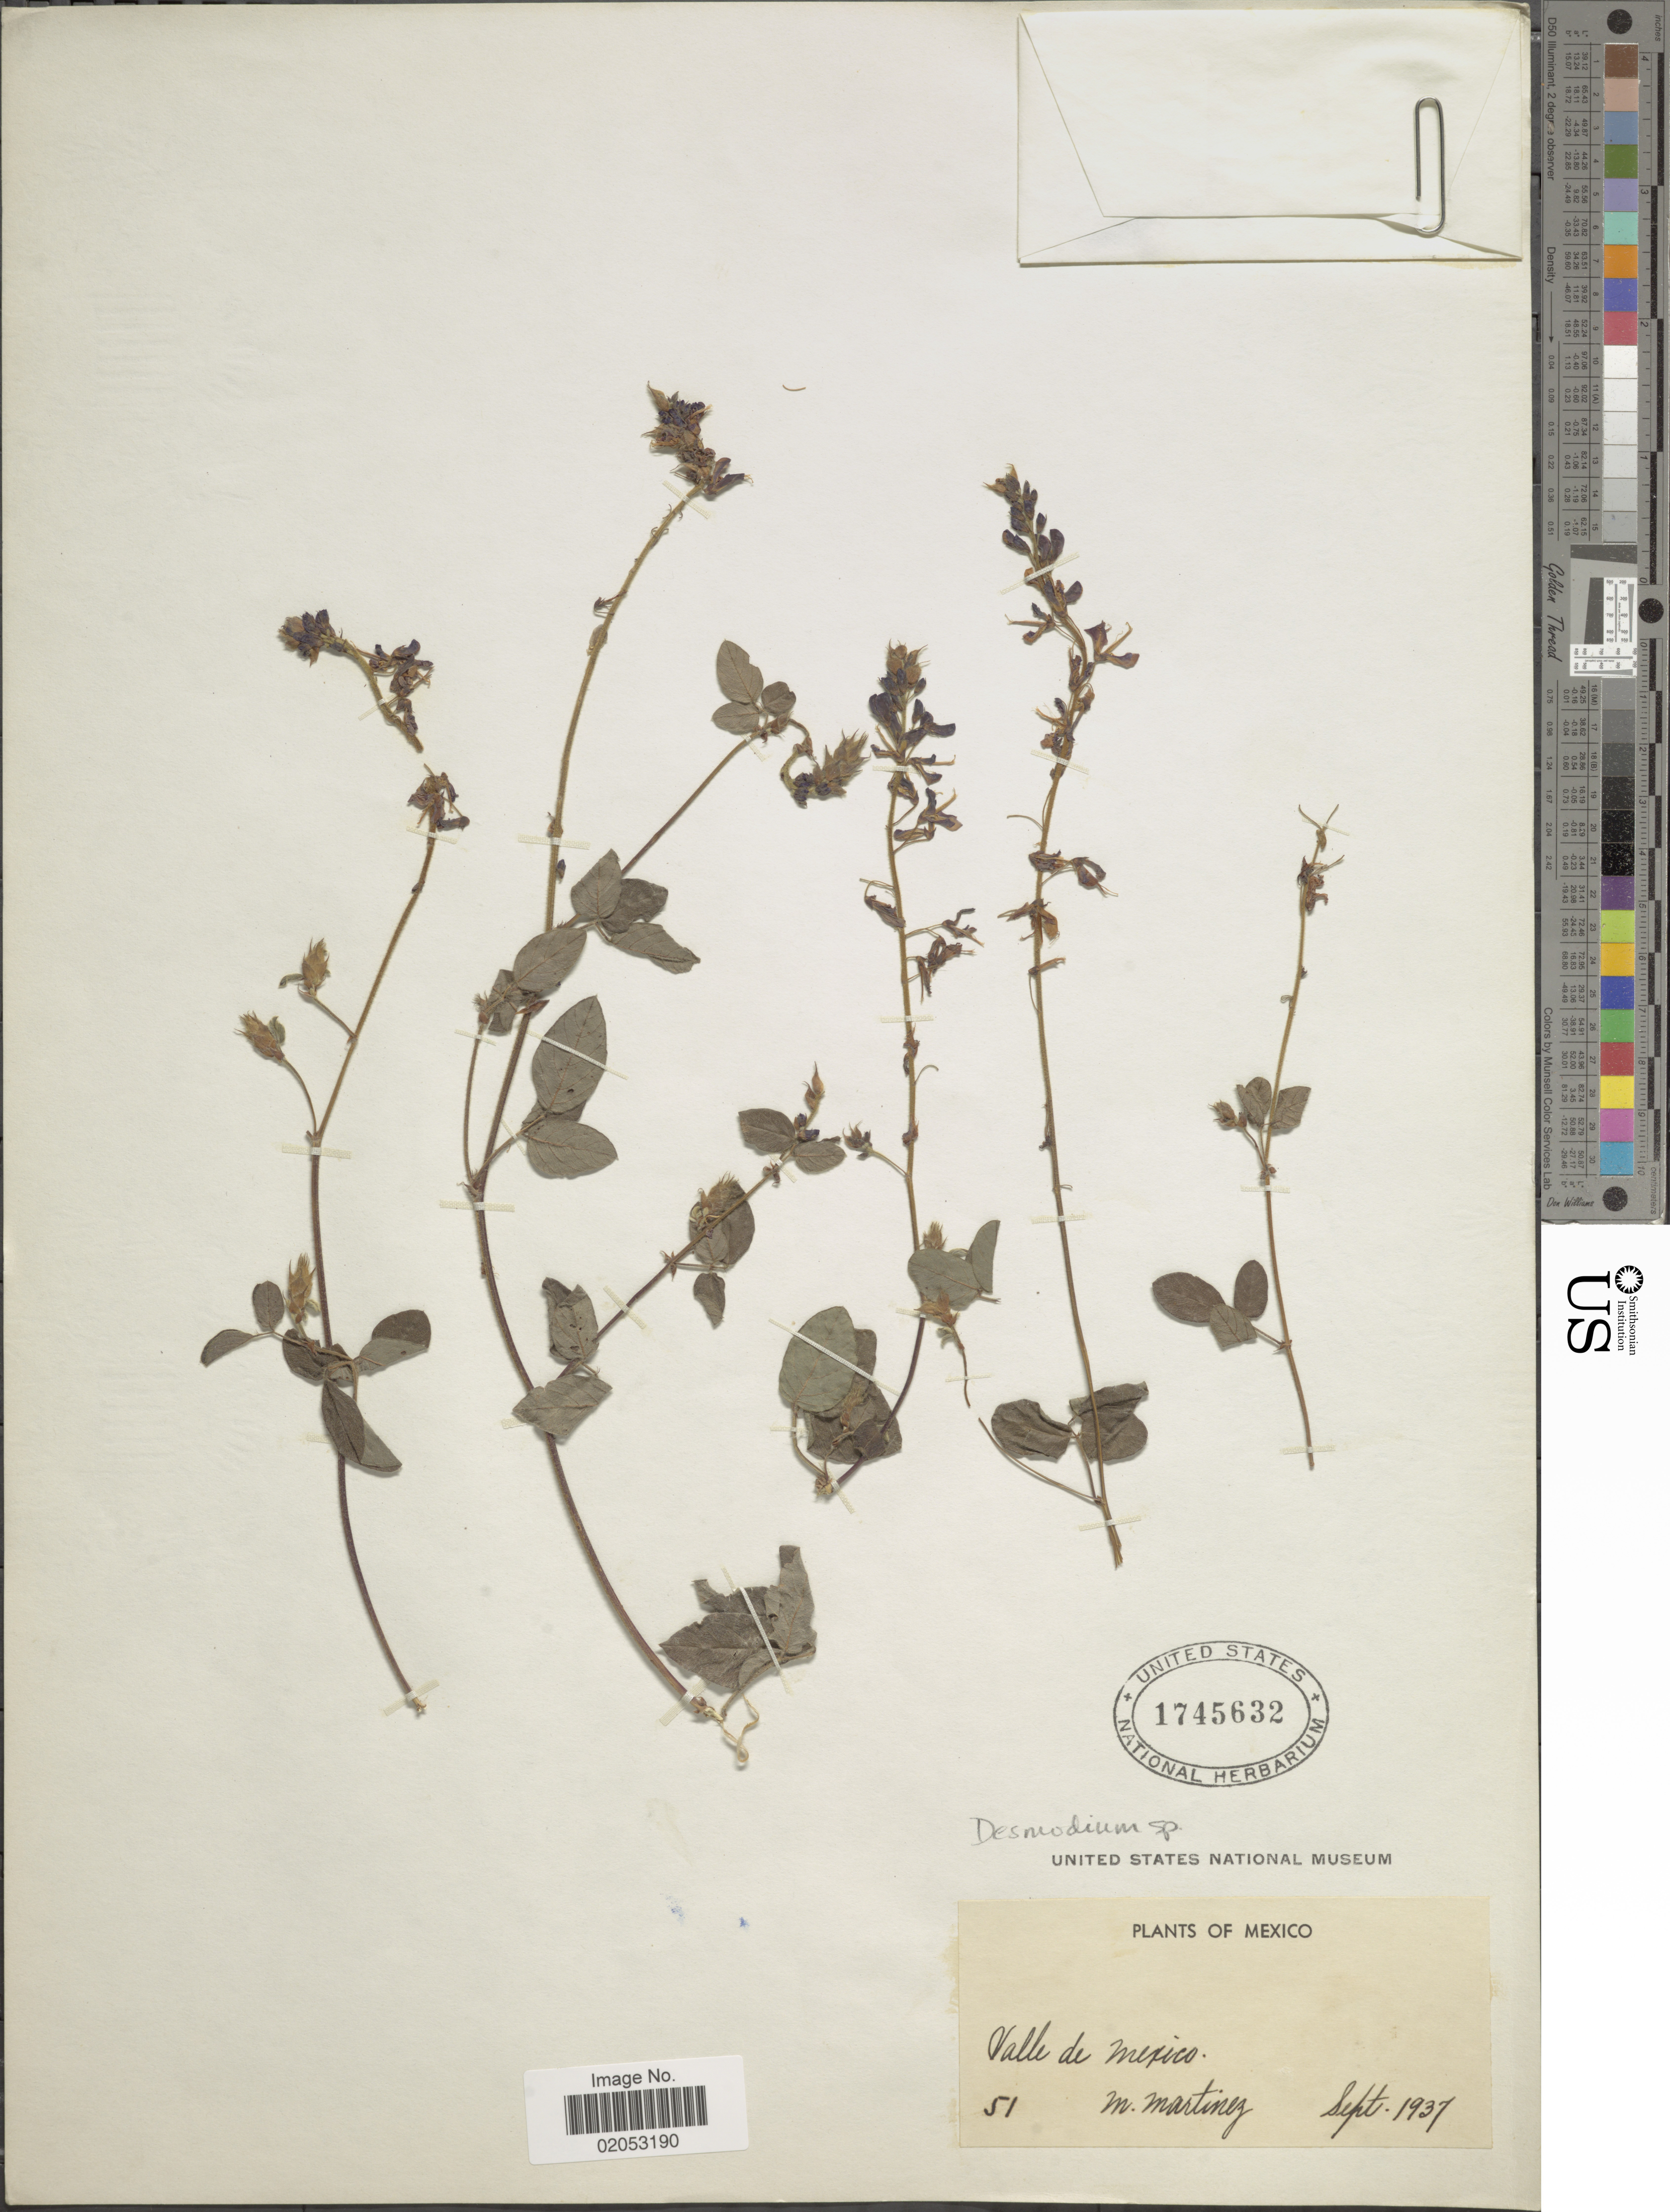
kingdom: Plantae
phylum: Tracheophyta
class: Magnoliopsida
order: Fabales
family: Fabaceae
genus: Desmodium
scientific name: Desmodium sp.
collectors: M. Martinez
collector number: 51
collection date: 1937-09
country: Mexico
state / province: México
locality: Valle de Mexico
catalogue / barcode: US 1745632